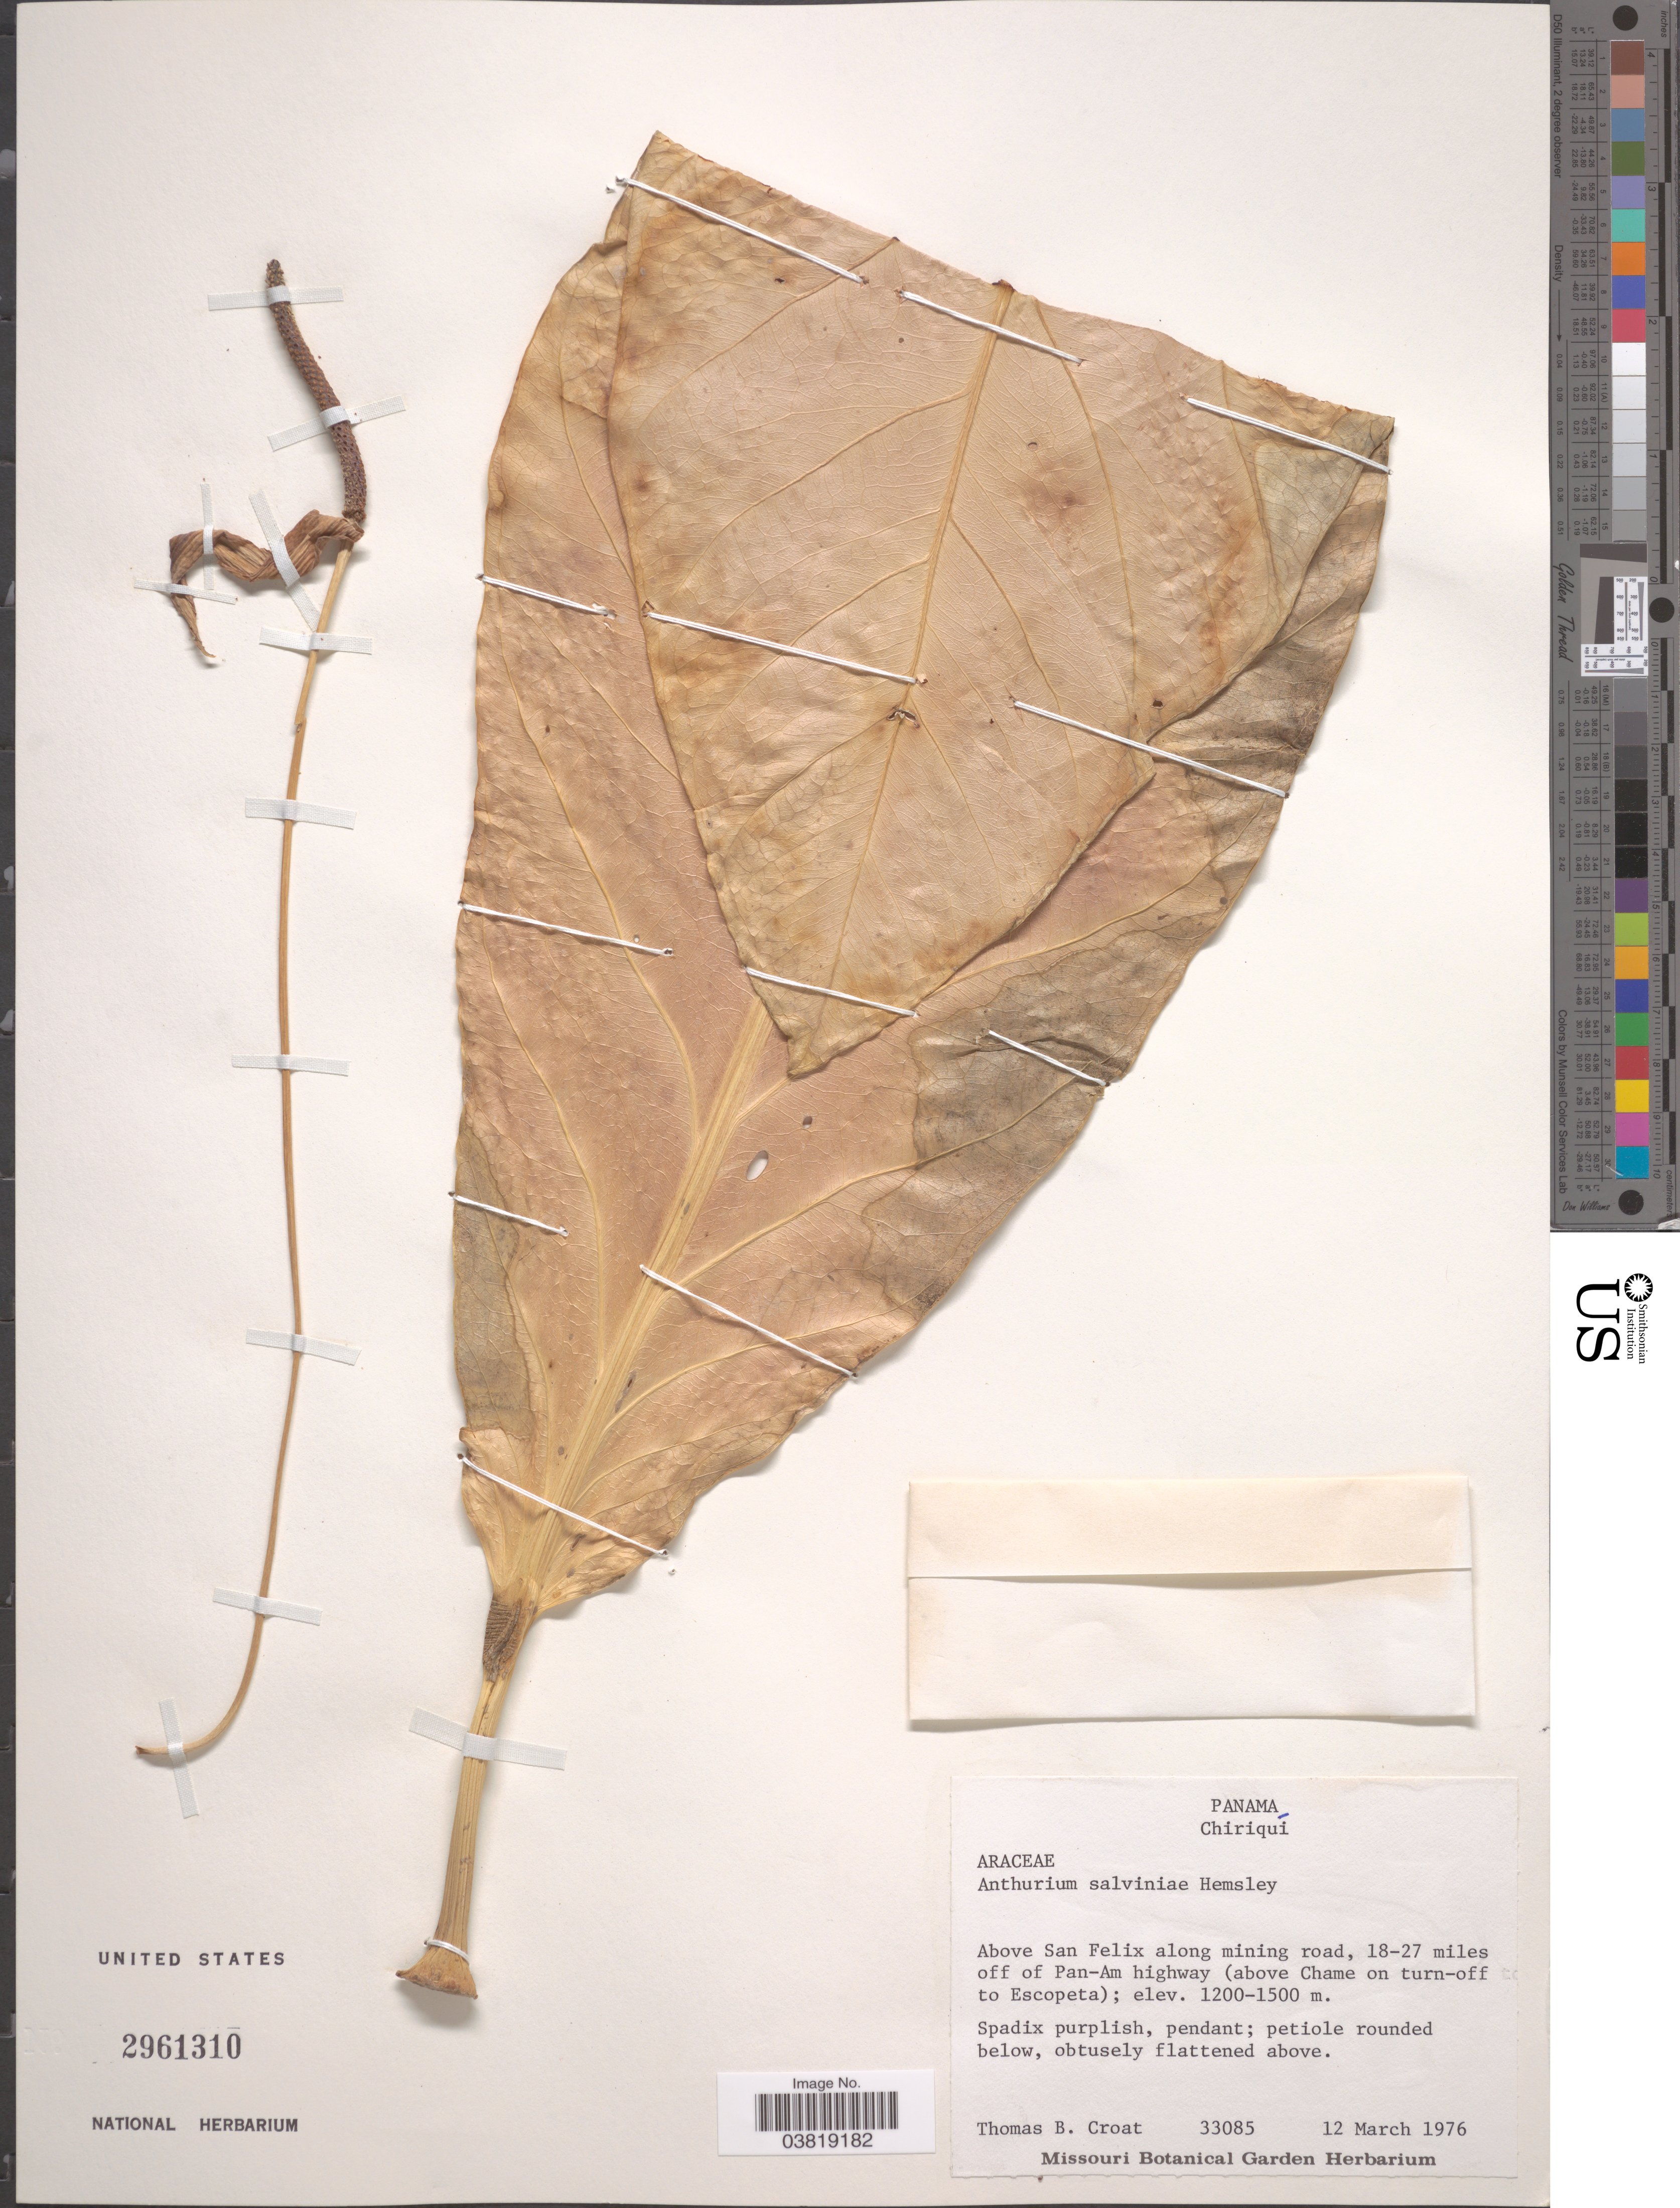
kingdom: Plantae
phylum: Tracheophyta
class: Liliopsida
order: Alismatales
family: Araceae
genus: Anthurium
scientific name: Anthurium salvinii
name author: Hemsl.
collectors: T. B. Croat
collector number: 33085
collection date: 1976-03-12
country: Panama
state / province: Chiriqui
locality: Chiriquí. Above San Felix along mining road, 18-27 miles off of Pan-Am highway (above Chame on turn-off to Escopeta).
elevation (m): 1200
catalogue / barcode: US 2961310